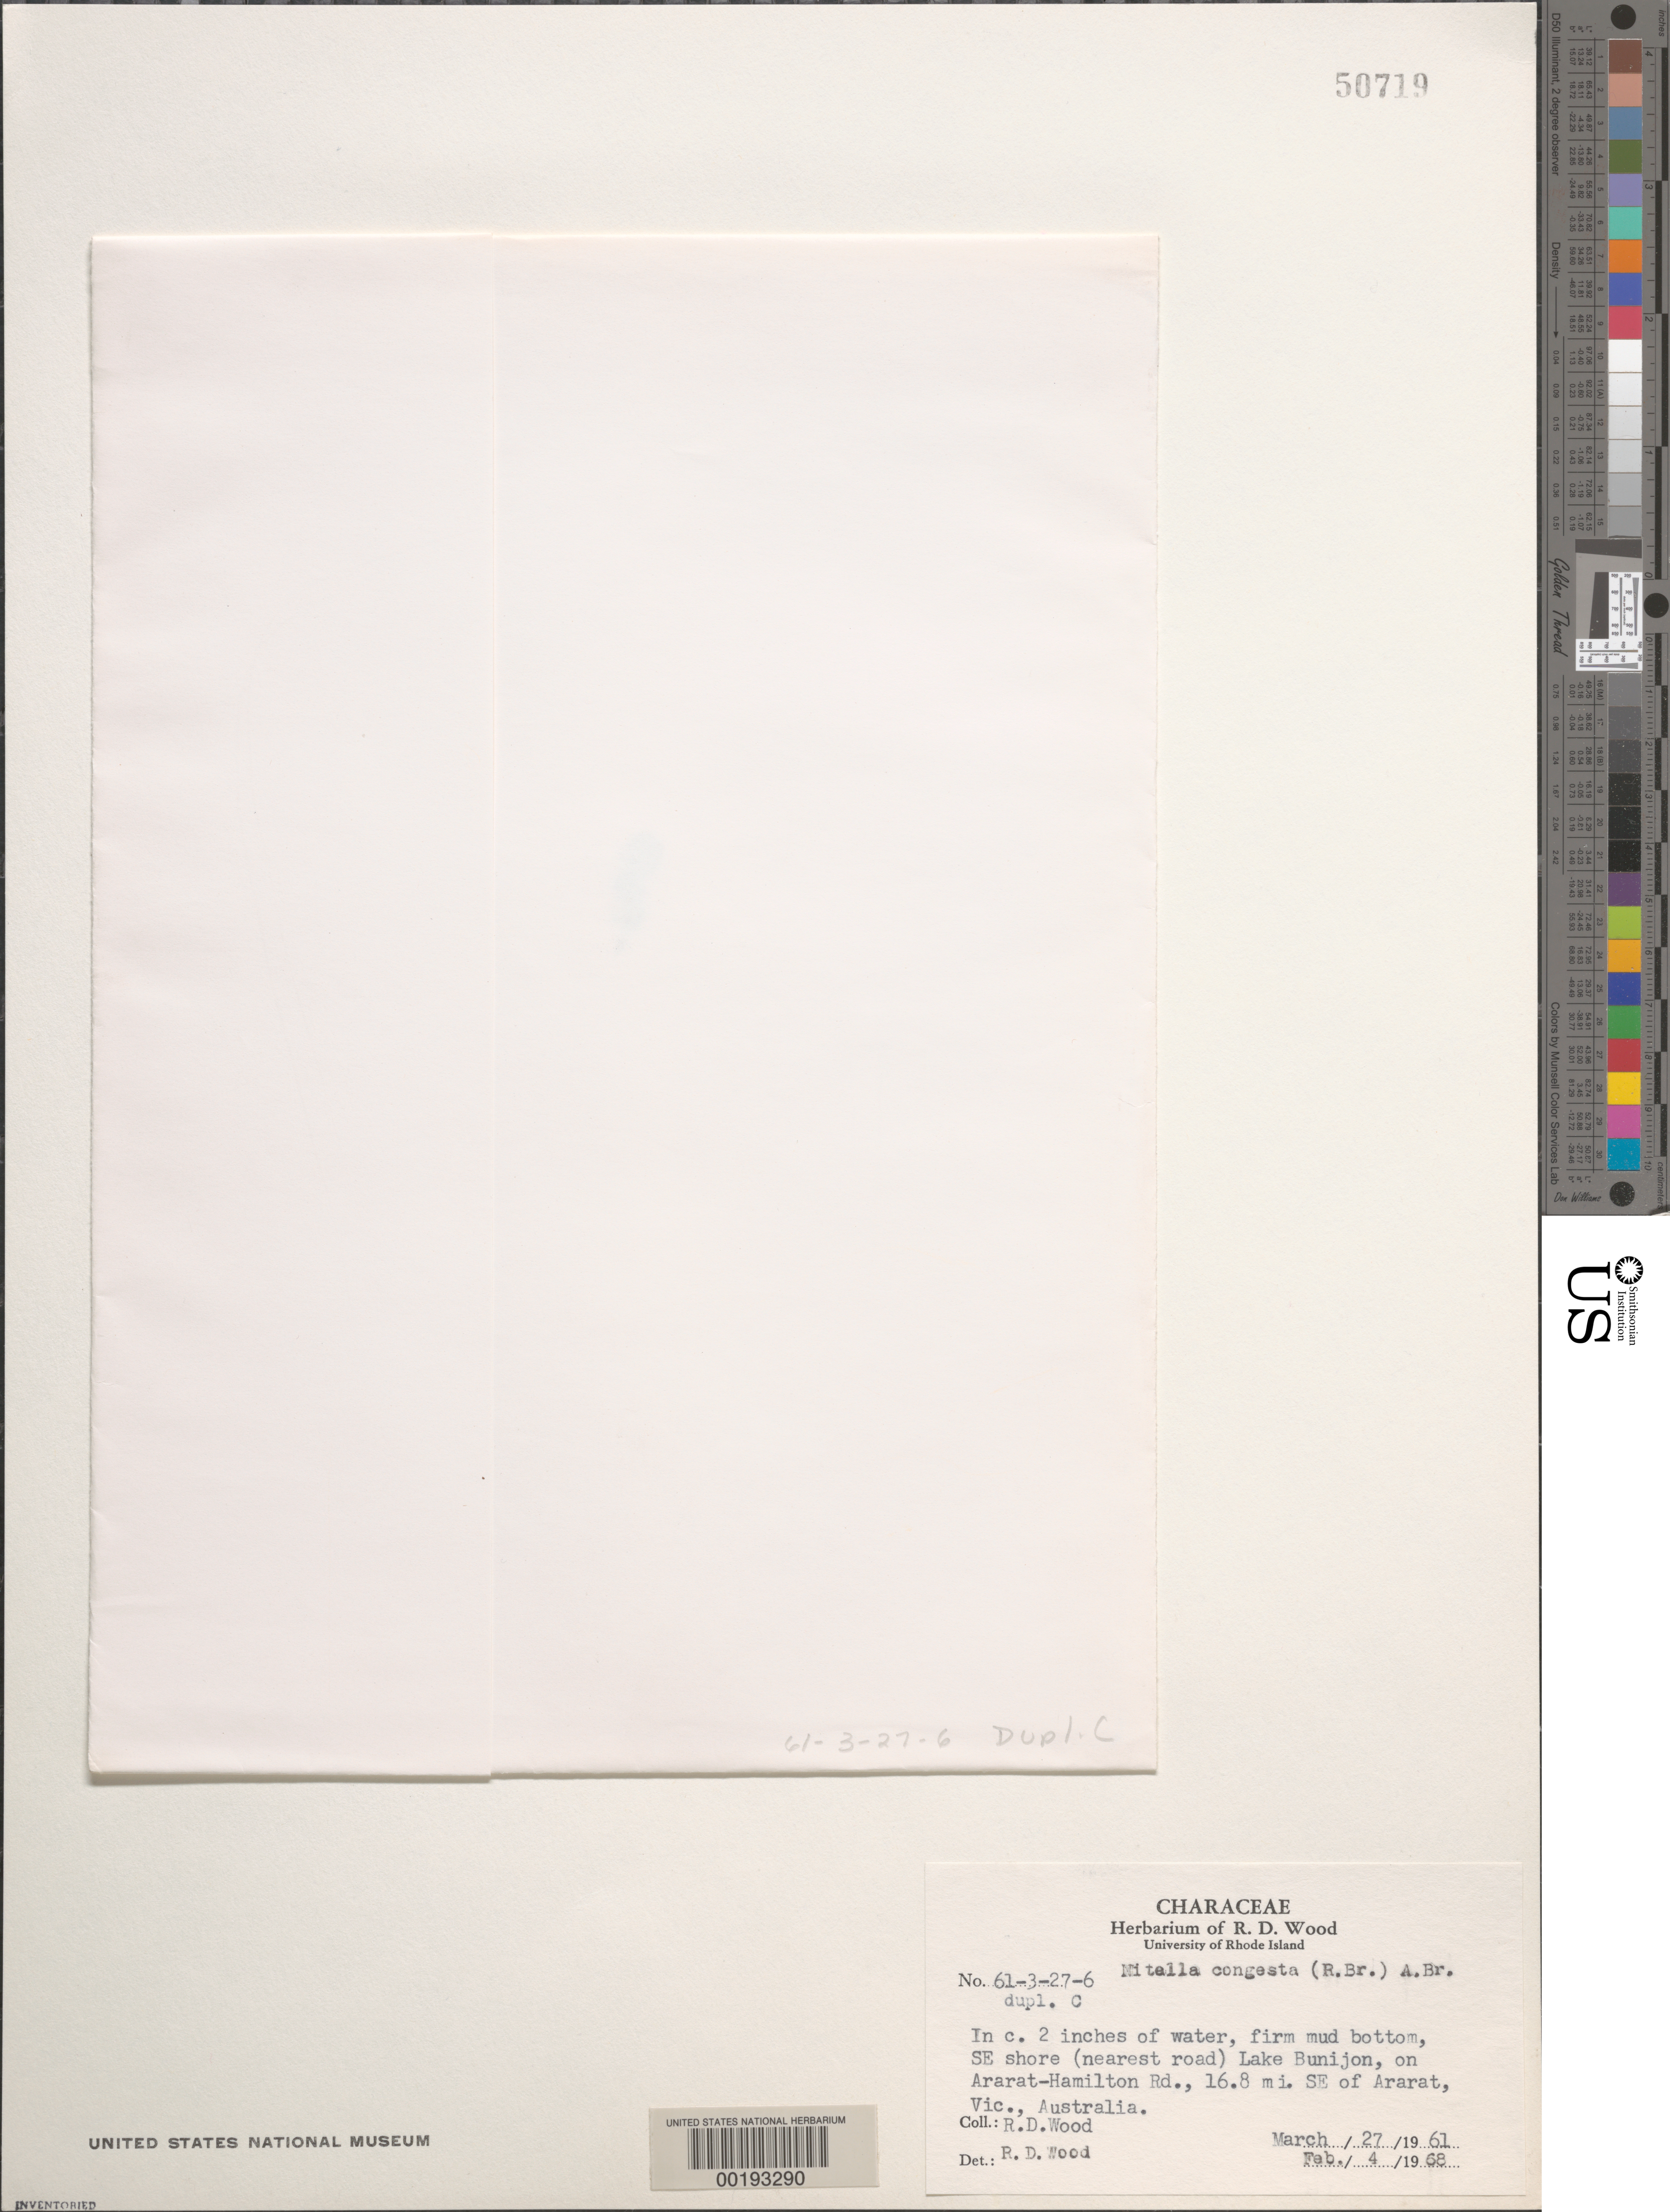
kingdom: Plantae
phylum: Charophyta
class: Charophyceae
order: Charales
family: Characeae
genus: Nitella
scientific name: Nitella congesta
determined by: Wood, R. D.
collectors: R. Wood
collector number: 61-3-27-6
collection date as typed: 27 Mar 1961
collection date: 1961-03-27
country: Australia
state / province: Victoria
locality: Lake bunijon, ararat-hamilton road, 16.8 miles southeast of ararat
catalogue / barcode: US 50719